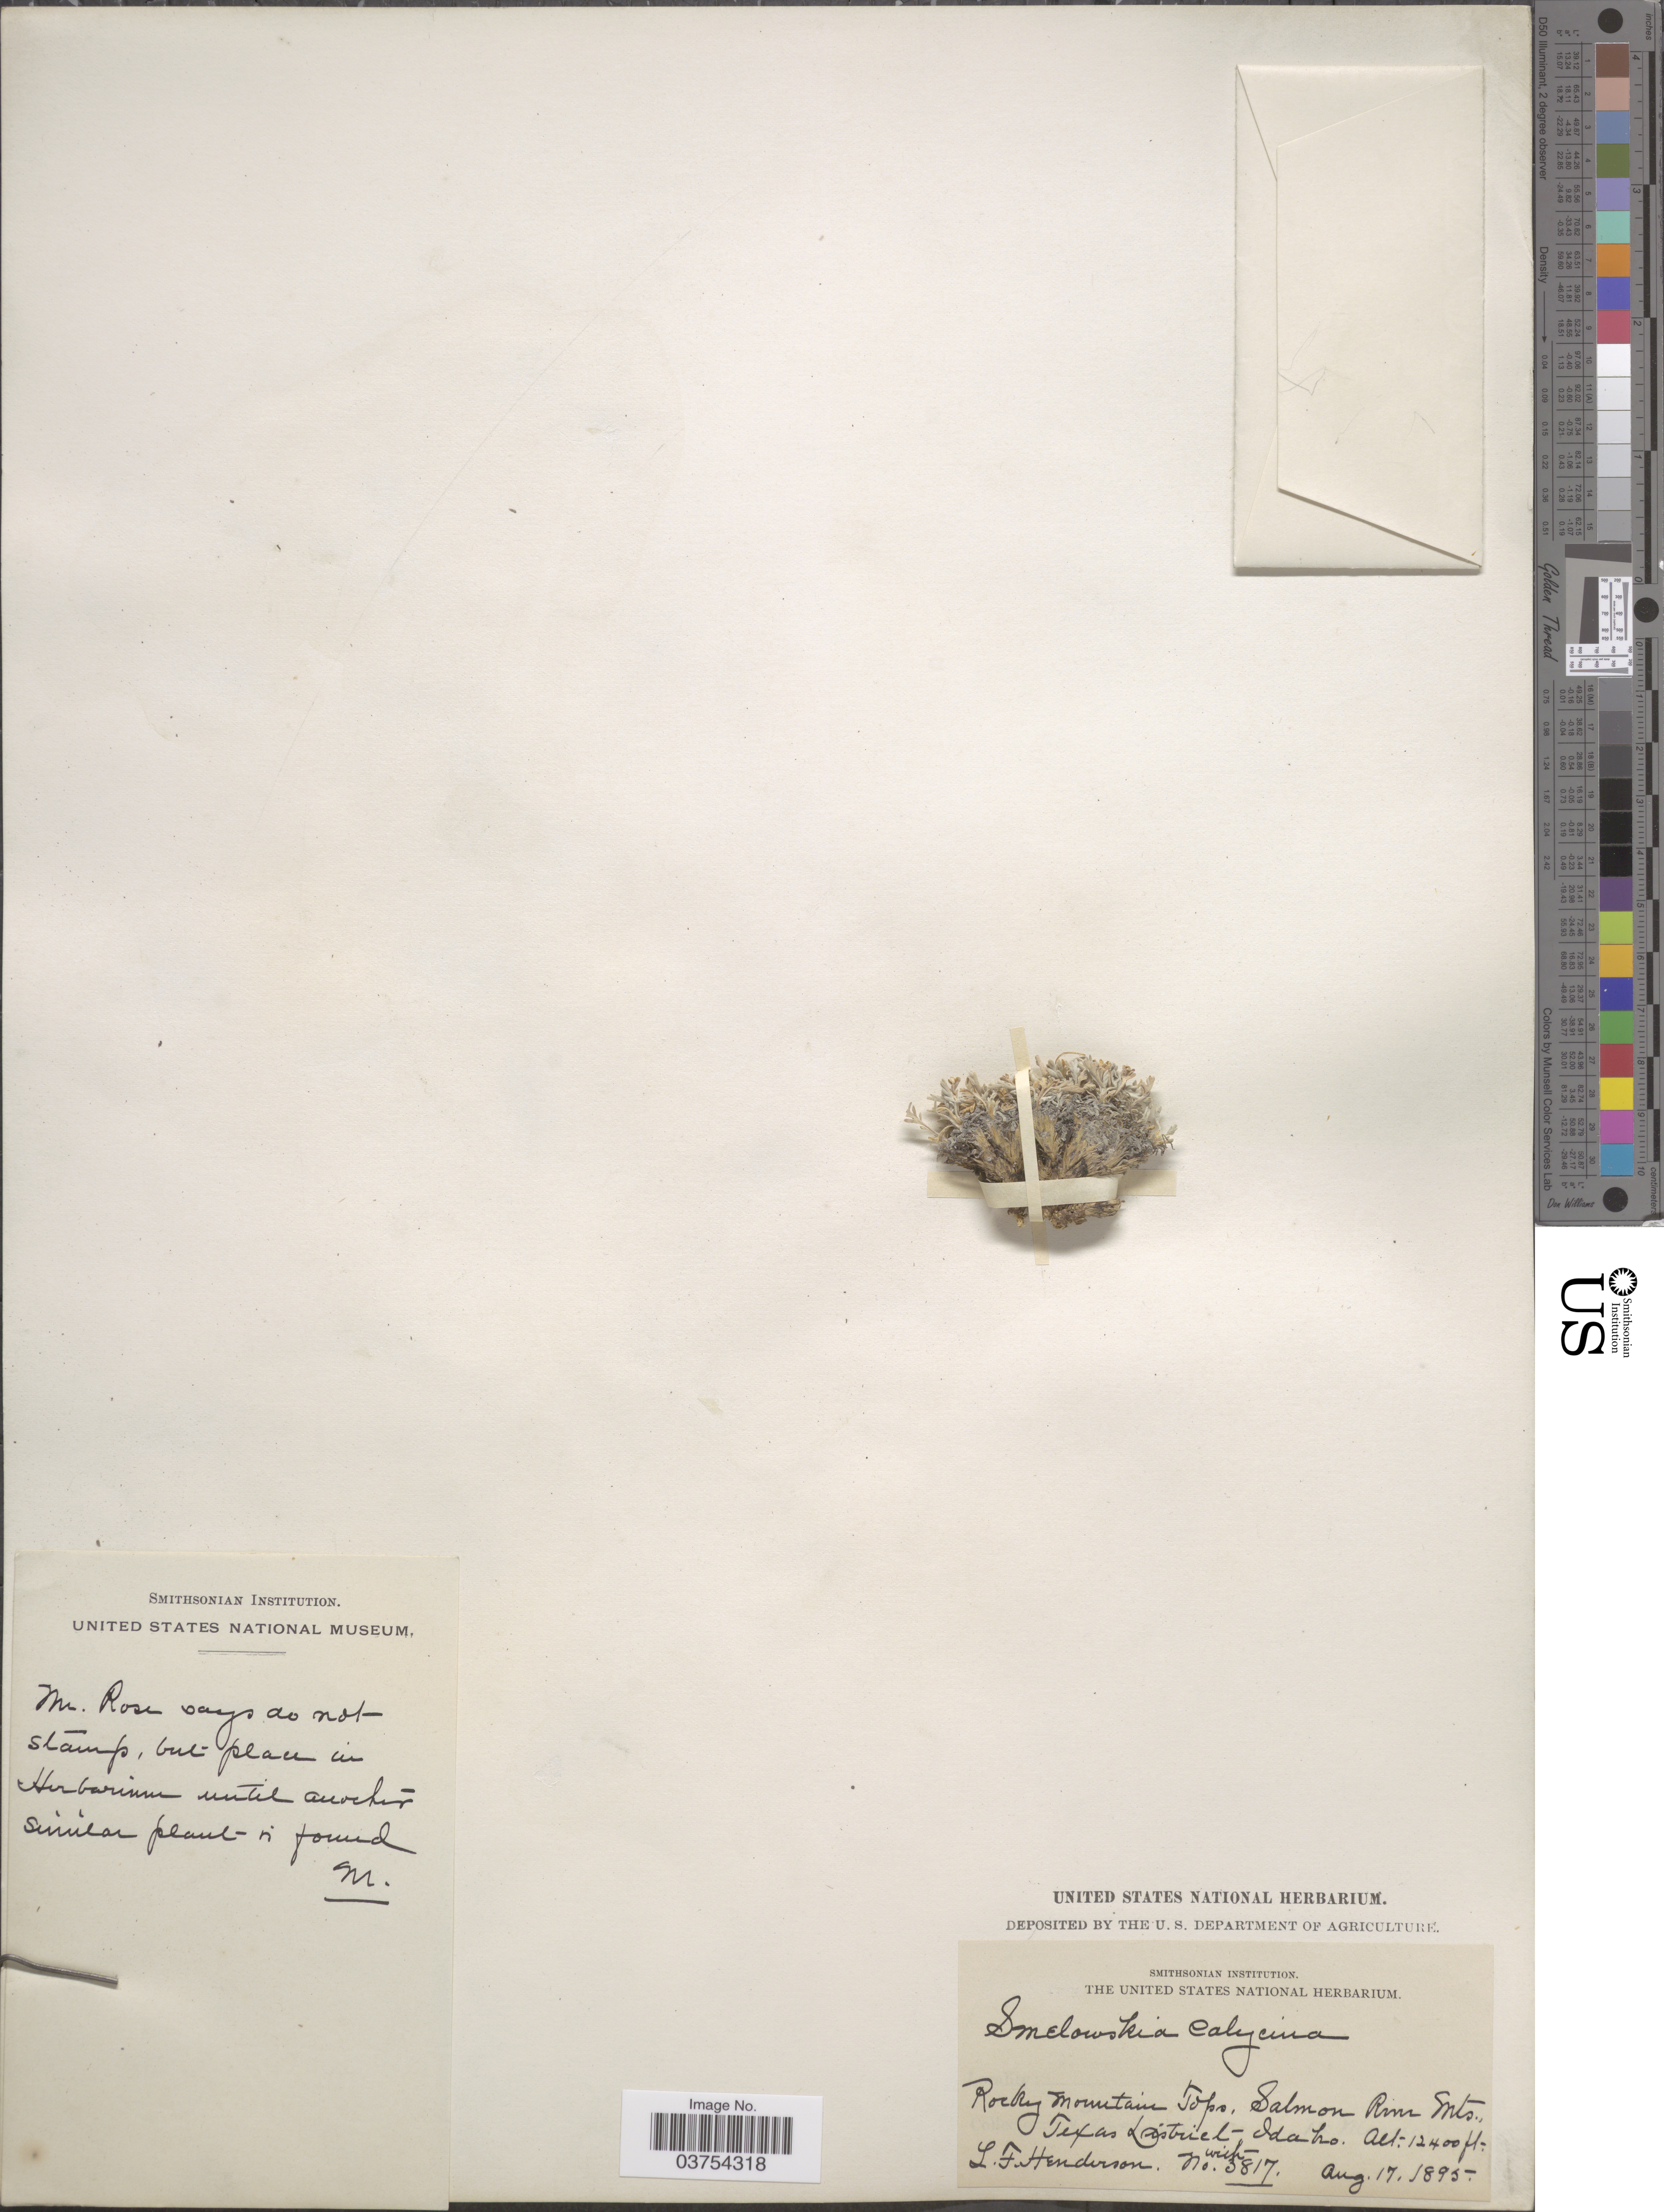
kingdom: Plantae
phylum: Tracheophyta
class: Magnoliopsida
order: Brassicales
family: Brassicaceae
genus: Smelowskia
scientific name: Smelowskia calycina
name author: (Stephan) C.A. Mey.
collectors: L. Henderson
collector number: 3817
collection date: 1895-08-17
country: United States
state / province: Idaho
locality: Rocky Mountain Tops, Salmon River Mts., Texas District.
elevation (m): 3780